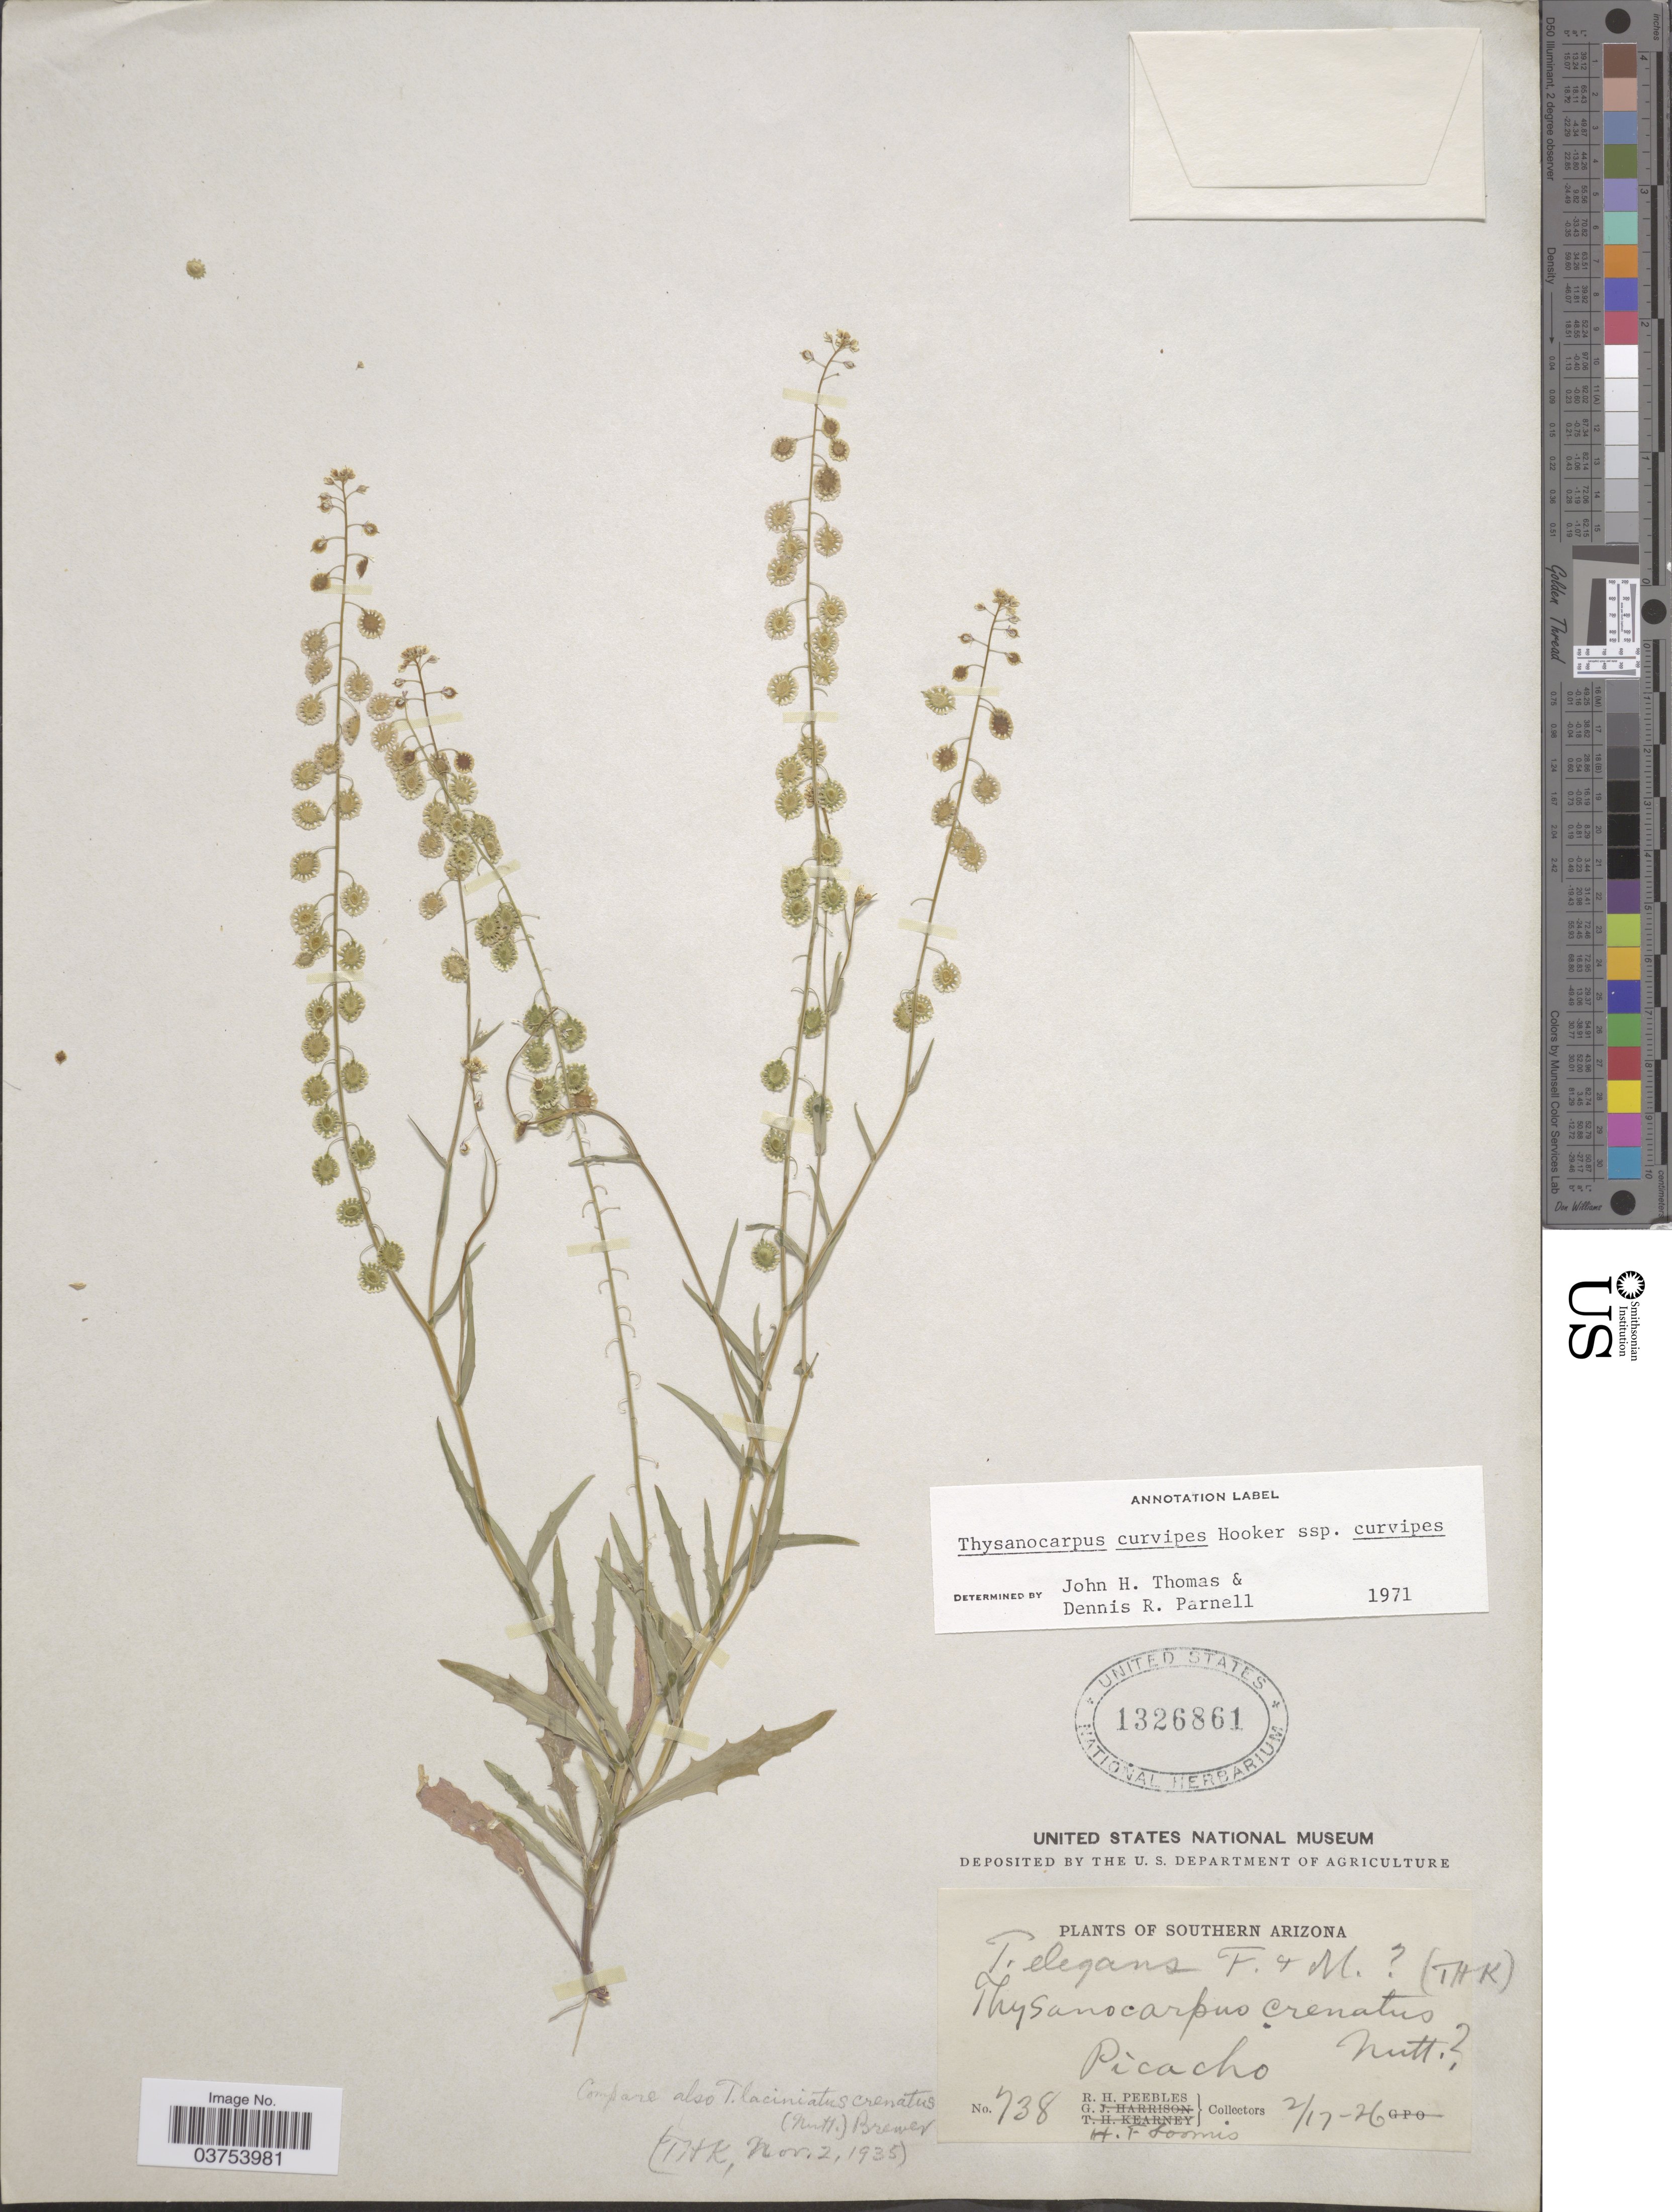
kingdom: Plantae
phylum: Tracheophyta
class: Magnoliopsida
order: Brassicales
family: Brassicaceae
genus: Thysanocarpus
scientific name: Thysanocarpus curvipes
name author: Hook.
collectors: R. H. Peebles & H. F. Loomis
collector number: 738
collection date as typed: Transcribed d/m/y: 17/2/26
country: United States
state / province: Arizona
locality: Southern Arizona. Picacho.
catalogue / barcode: US 1326861